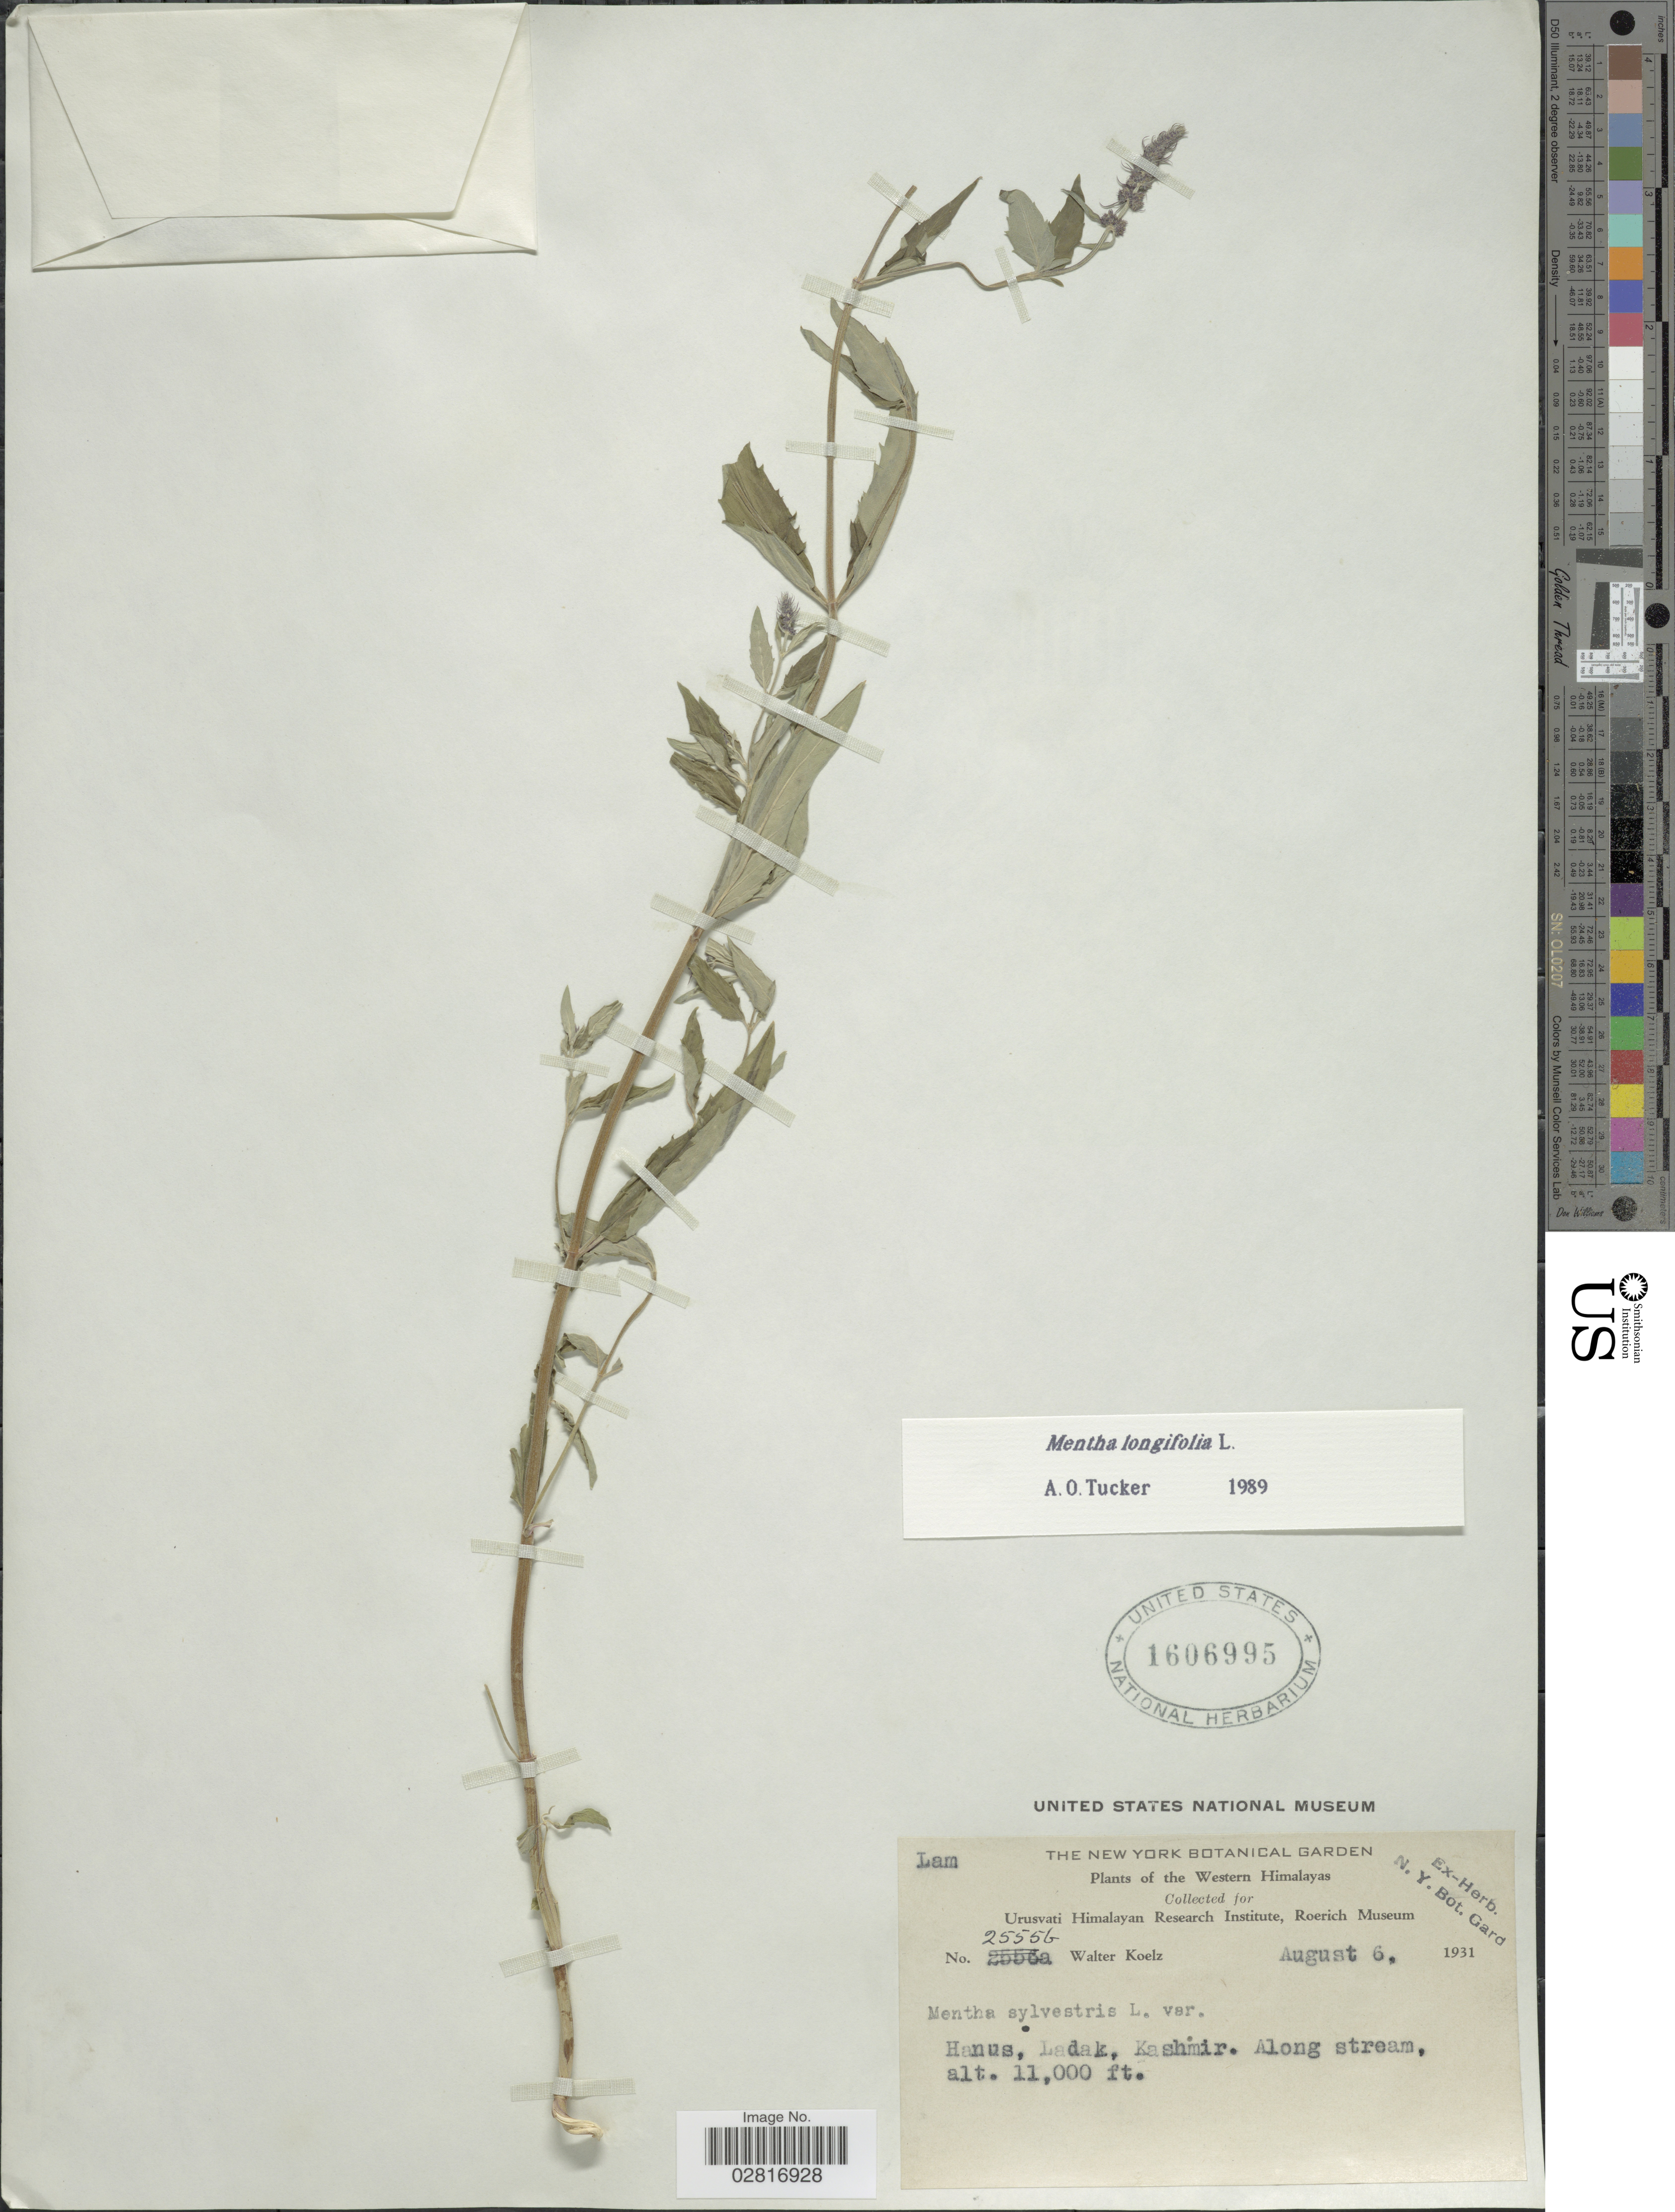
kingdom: Plantae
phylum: Tracheophyta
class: Magnoliopsida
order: Lamiales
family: Lamiaceae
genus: Mentha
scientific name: Mentha longifolia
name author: (L.) L.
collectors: W. N. Koelz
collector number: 2555b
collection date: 1931-08-06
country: India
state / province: Ladakh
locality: Western Himalayas, Hanus, Ladak, Kashmir, Along stream.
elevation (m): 3353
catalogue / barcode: US 1606995